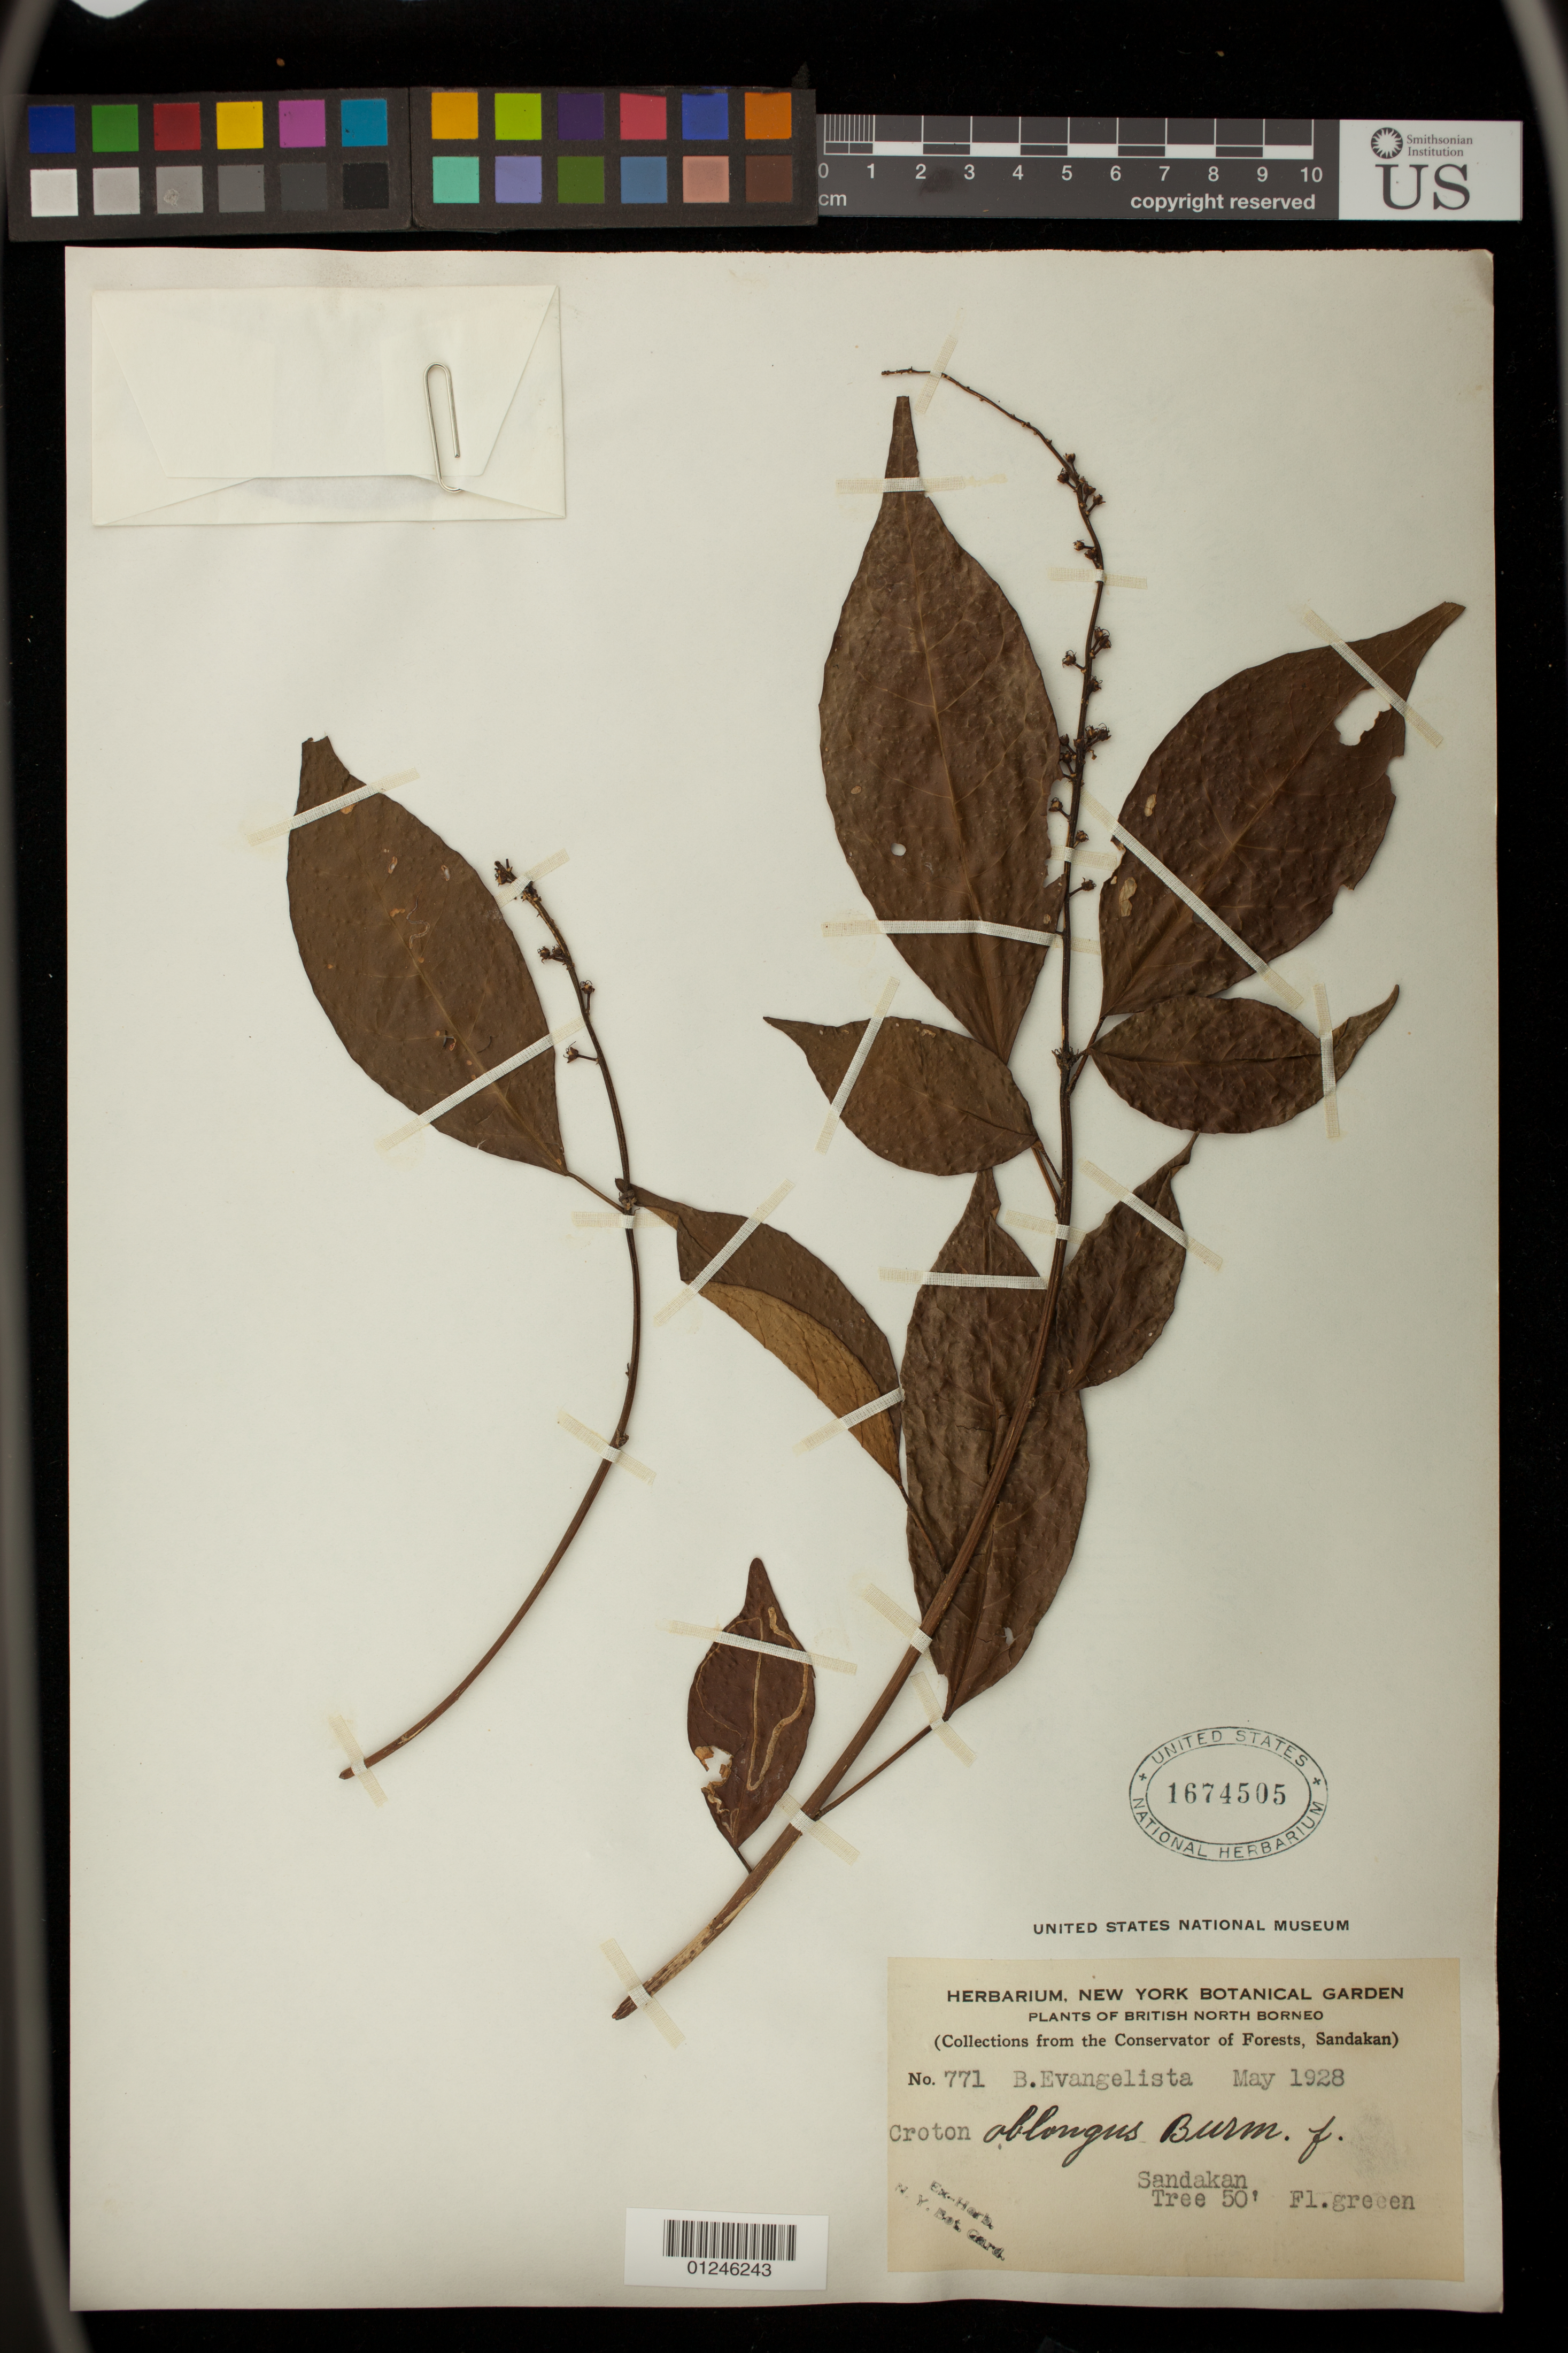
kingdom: Plantae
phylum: Tracheophyta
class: Magnoliopsida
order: Malpighiales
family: Euphorbiaceae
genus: Croton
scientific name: Croton oblongus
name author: Burm. f.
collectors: B. Evangelista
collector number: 771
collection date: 1928-05-01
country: Malaysia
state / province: Sabah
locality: British North Borneo.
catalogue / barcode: US 1674505